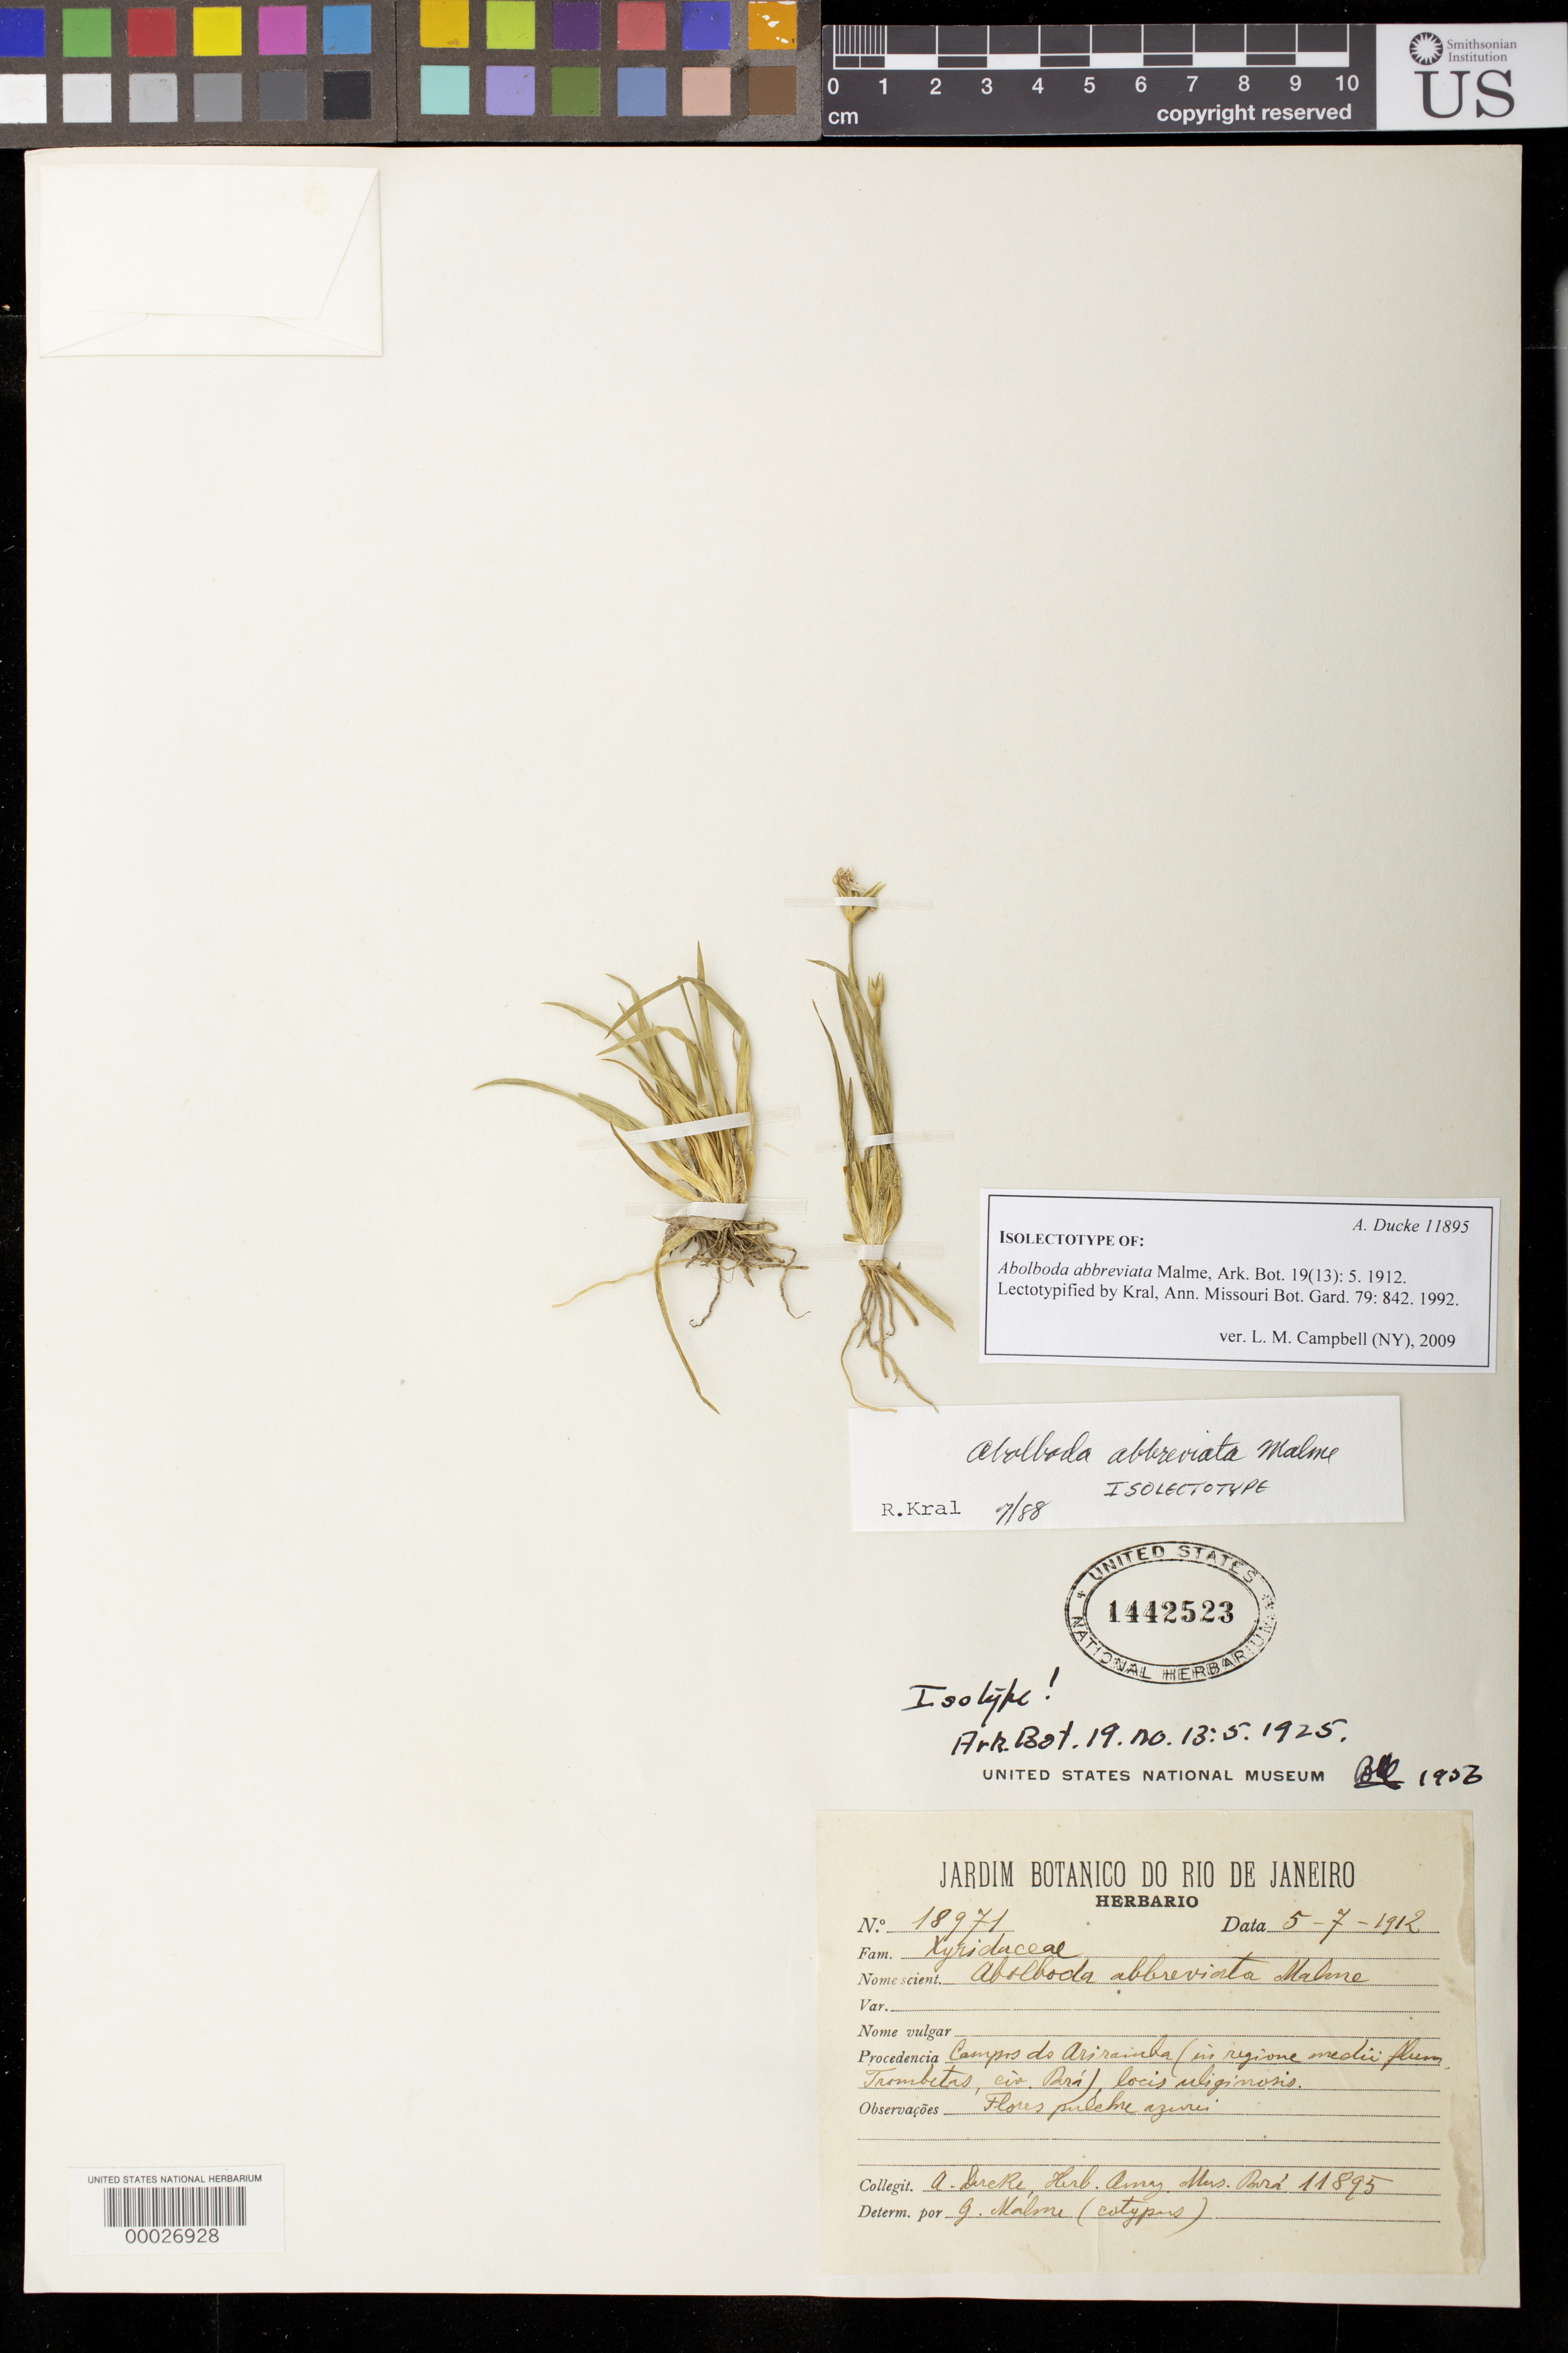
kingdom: Plantae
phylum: Tracheophyta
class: Liliopsida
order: Poales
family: Xyridaceae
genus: Abolboda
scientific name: Abolboda abbreviata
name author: Malme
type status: Isolectotype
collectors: A. Ducke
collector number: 11895 [Herb. 18971]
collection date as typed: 5-7-1912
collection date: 1912-07-05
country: Brazil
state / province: Pará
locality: Campos de Ariraimbo.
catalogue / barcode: US 1442523